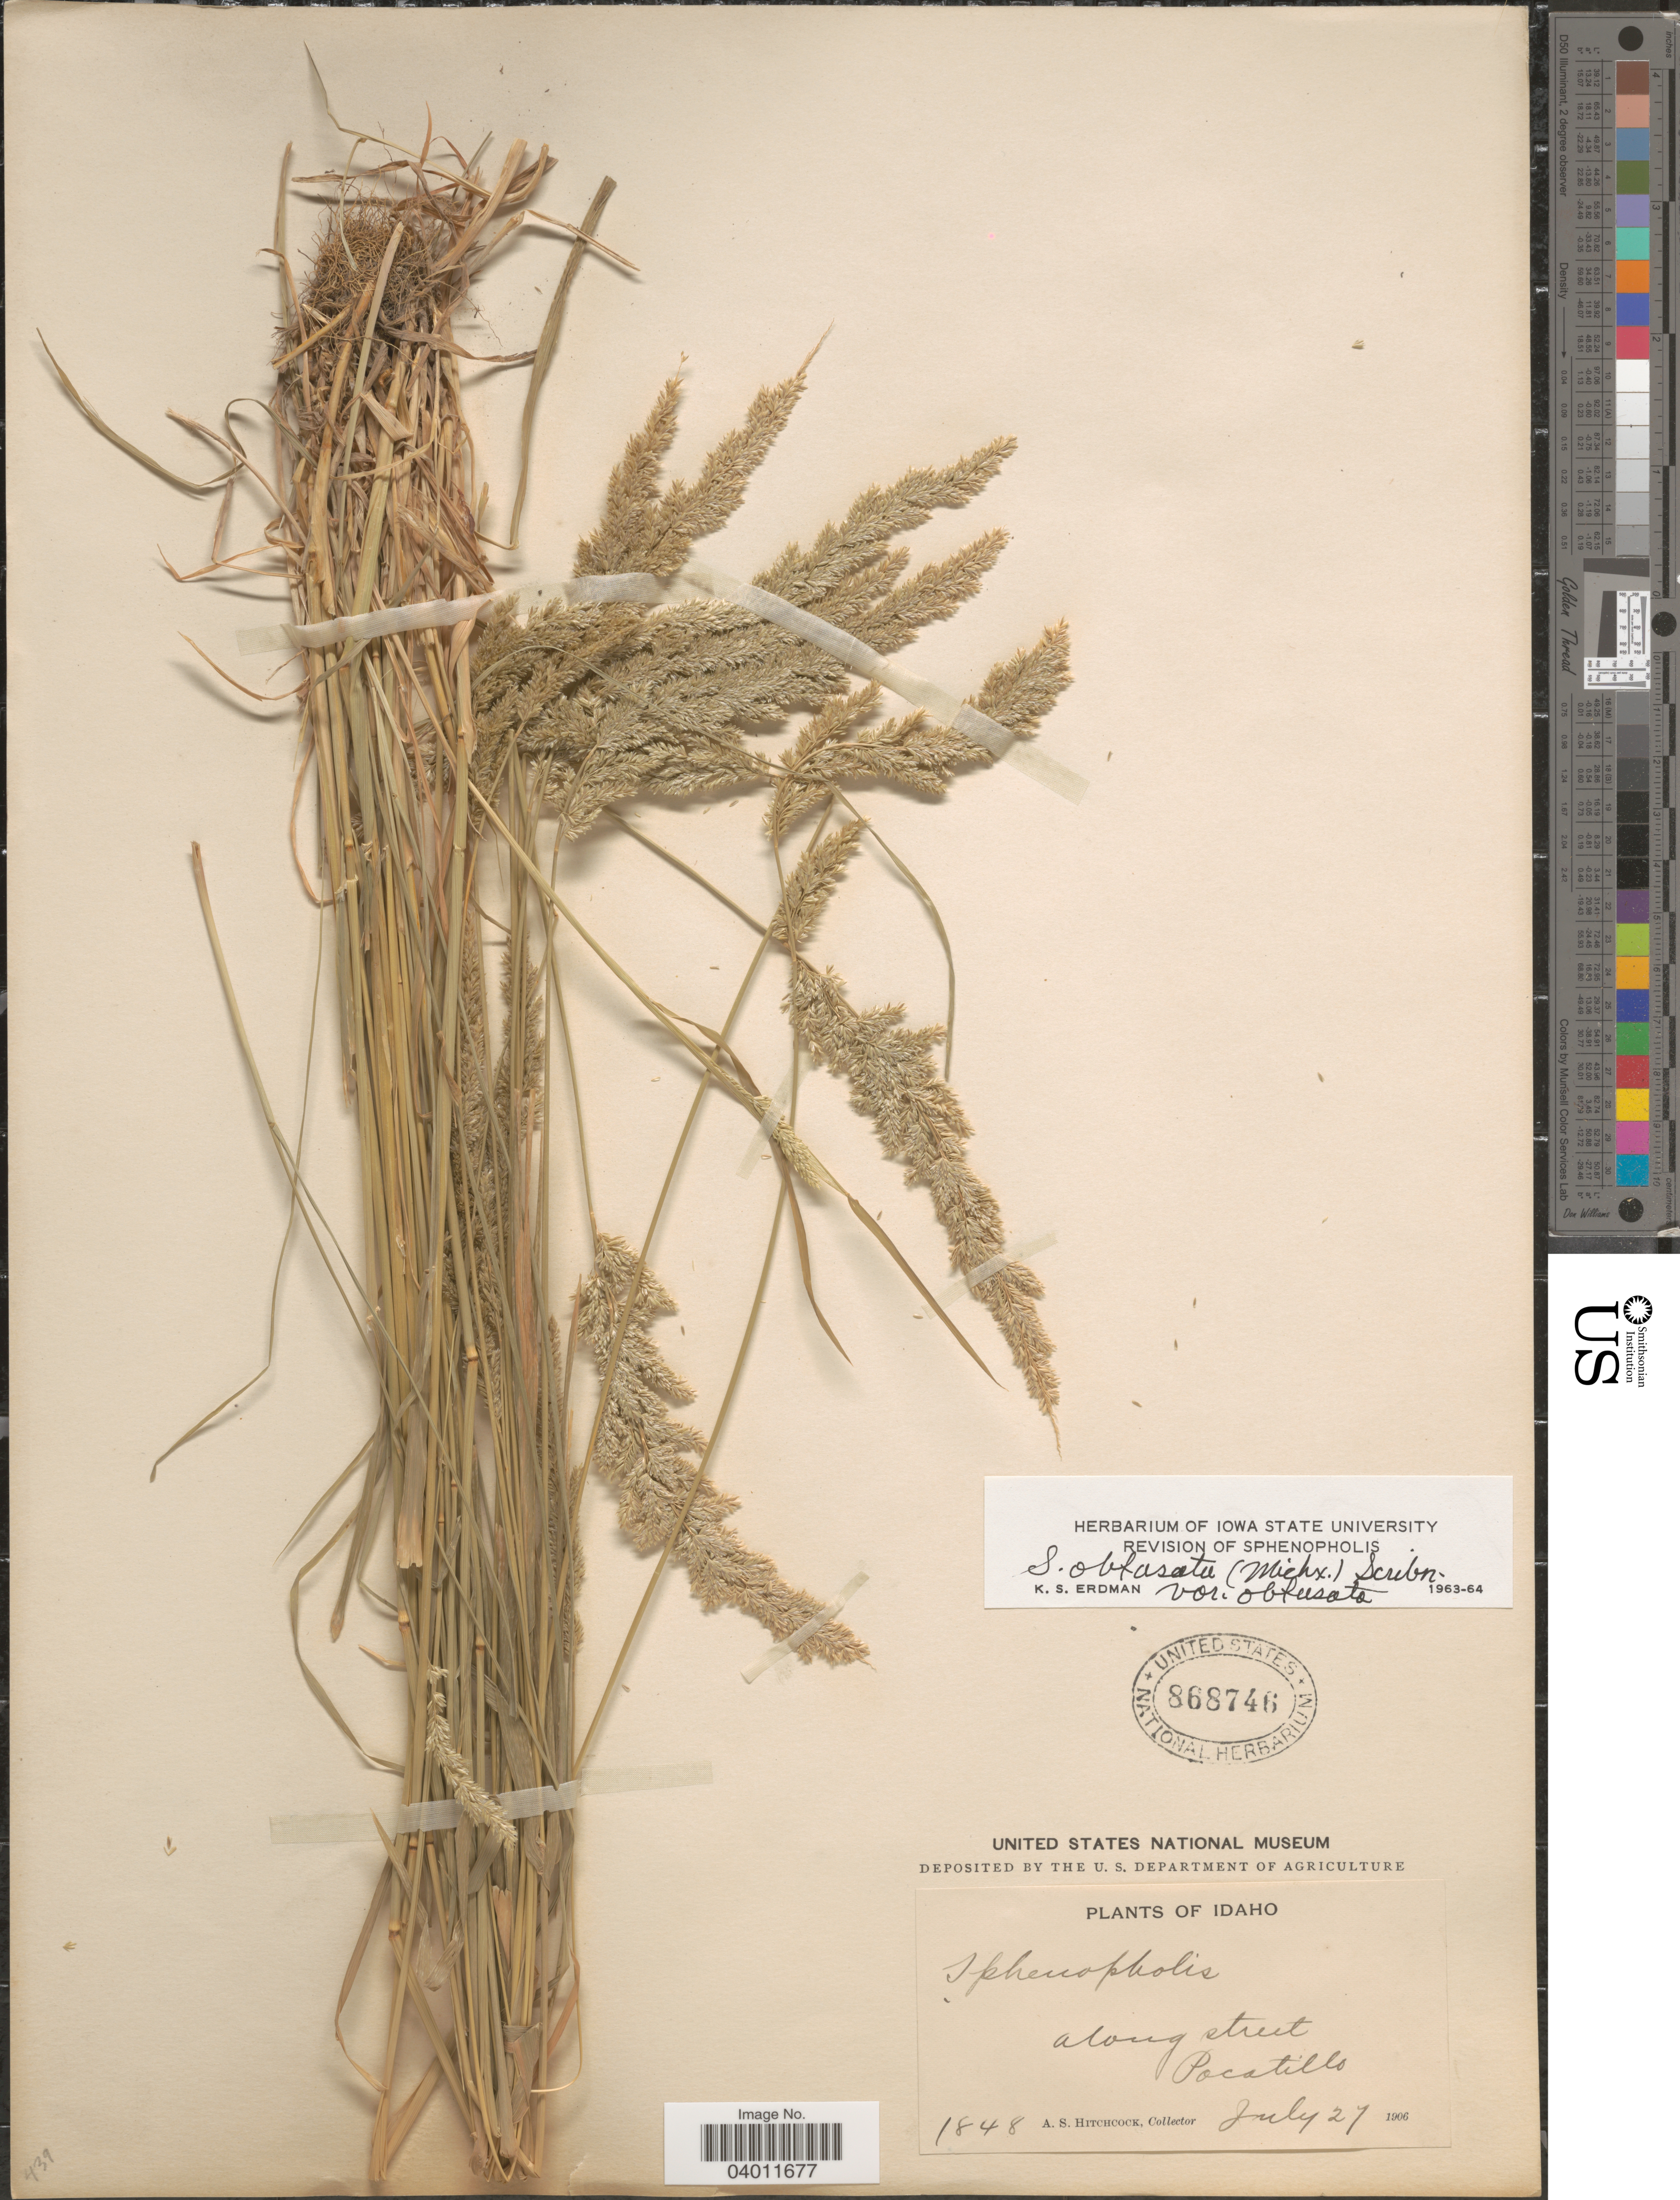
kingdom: Plantae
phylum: Tracheophyta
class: Liliopsida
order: Poales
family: Poaceae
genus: Sphenopholis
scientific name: Sphenopholis obtusata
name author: (Michx.) Scribn.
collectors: A. S. Hitchcock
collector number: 1848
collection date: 1906-07-27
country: United States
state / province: Idaho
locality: Along street Pocatillo.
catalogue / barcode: US 868746